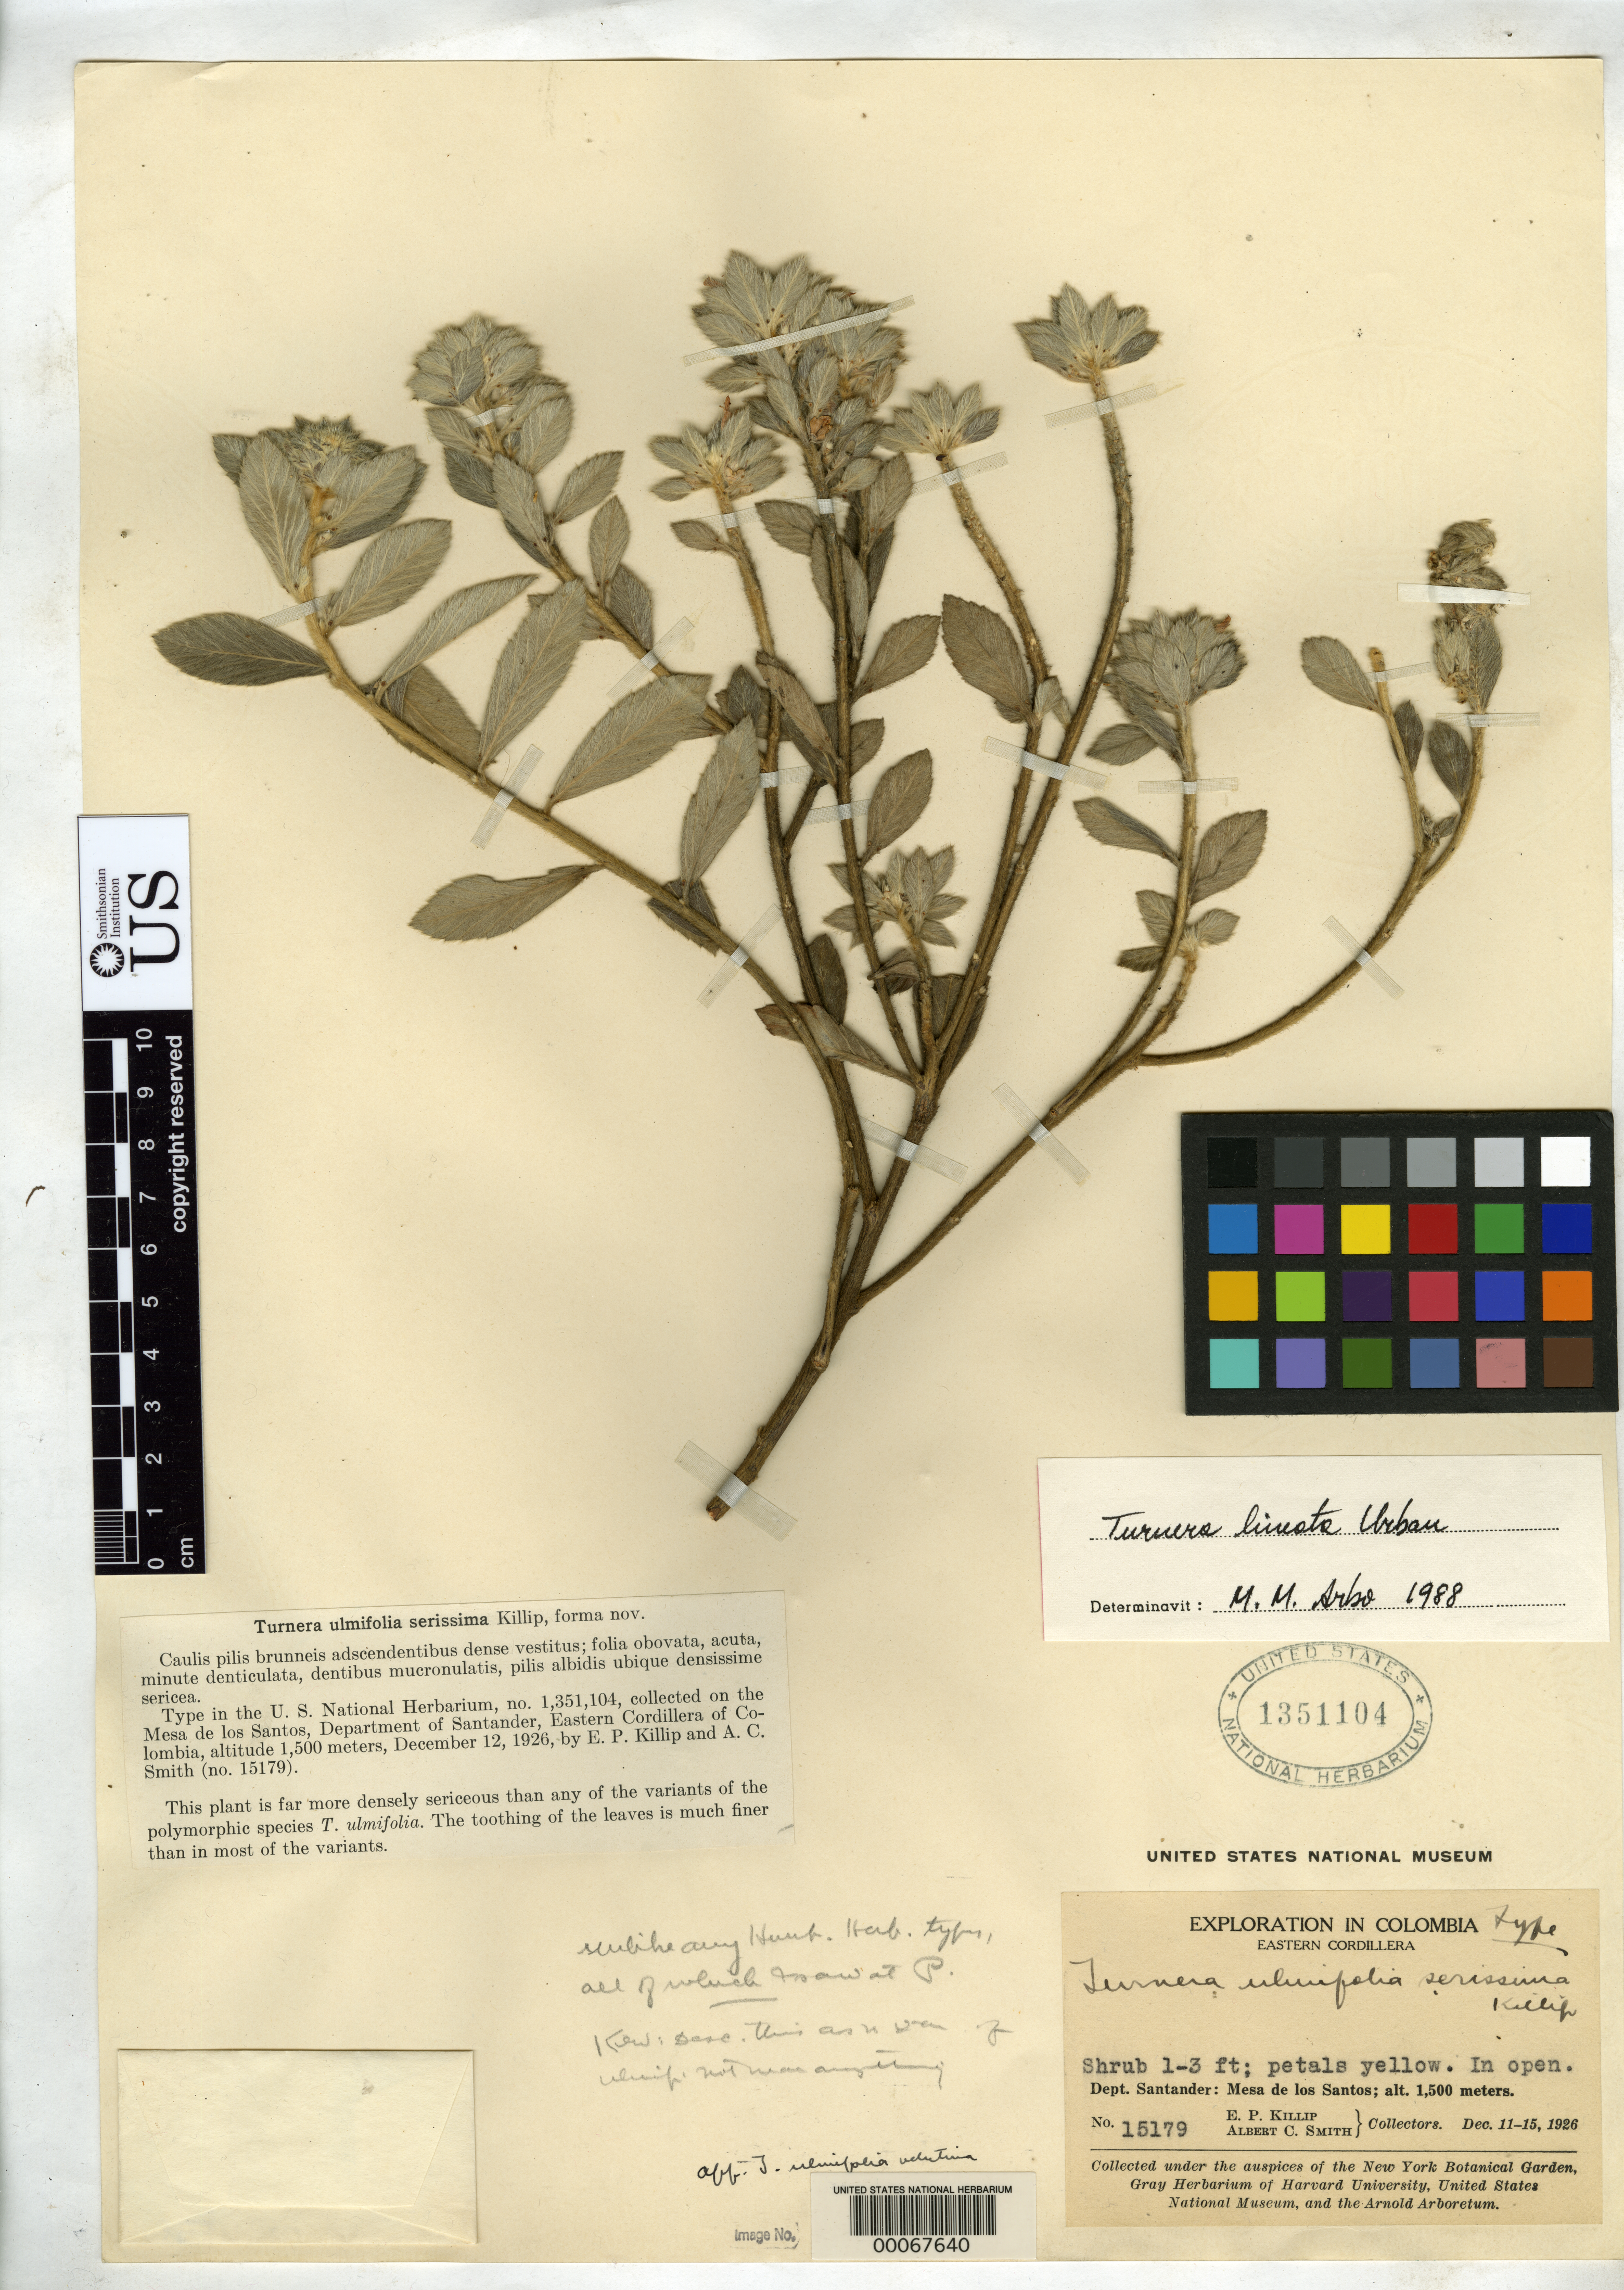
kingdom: Plantae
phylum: Tracheophyta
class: Magnoliopsida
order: Malpighiales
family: Turneraceae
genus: Turnera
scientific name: Turnera ulmifolia f. serissima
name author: Killip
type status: Holotype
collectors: E. P. Killip & A. C. Smith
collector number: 15179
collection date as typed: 12 Dec 1926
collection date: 1926-12-12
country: Colombia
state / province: Santander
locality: Eastern Cordillera, Mesa de Los Santos.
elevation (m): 1500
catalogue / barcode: US 1351104